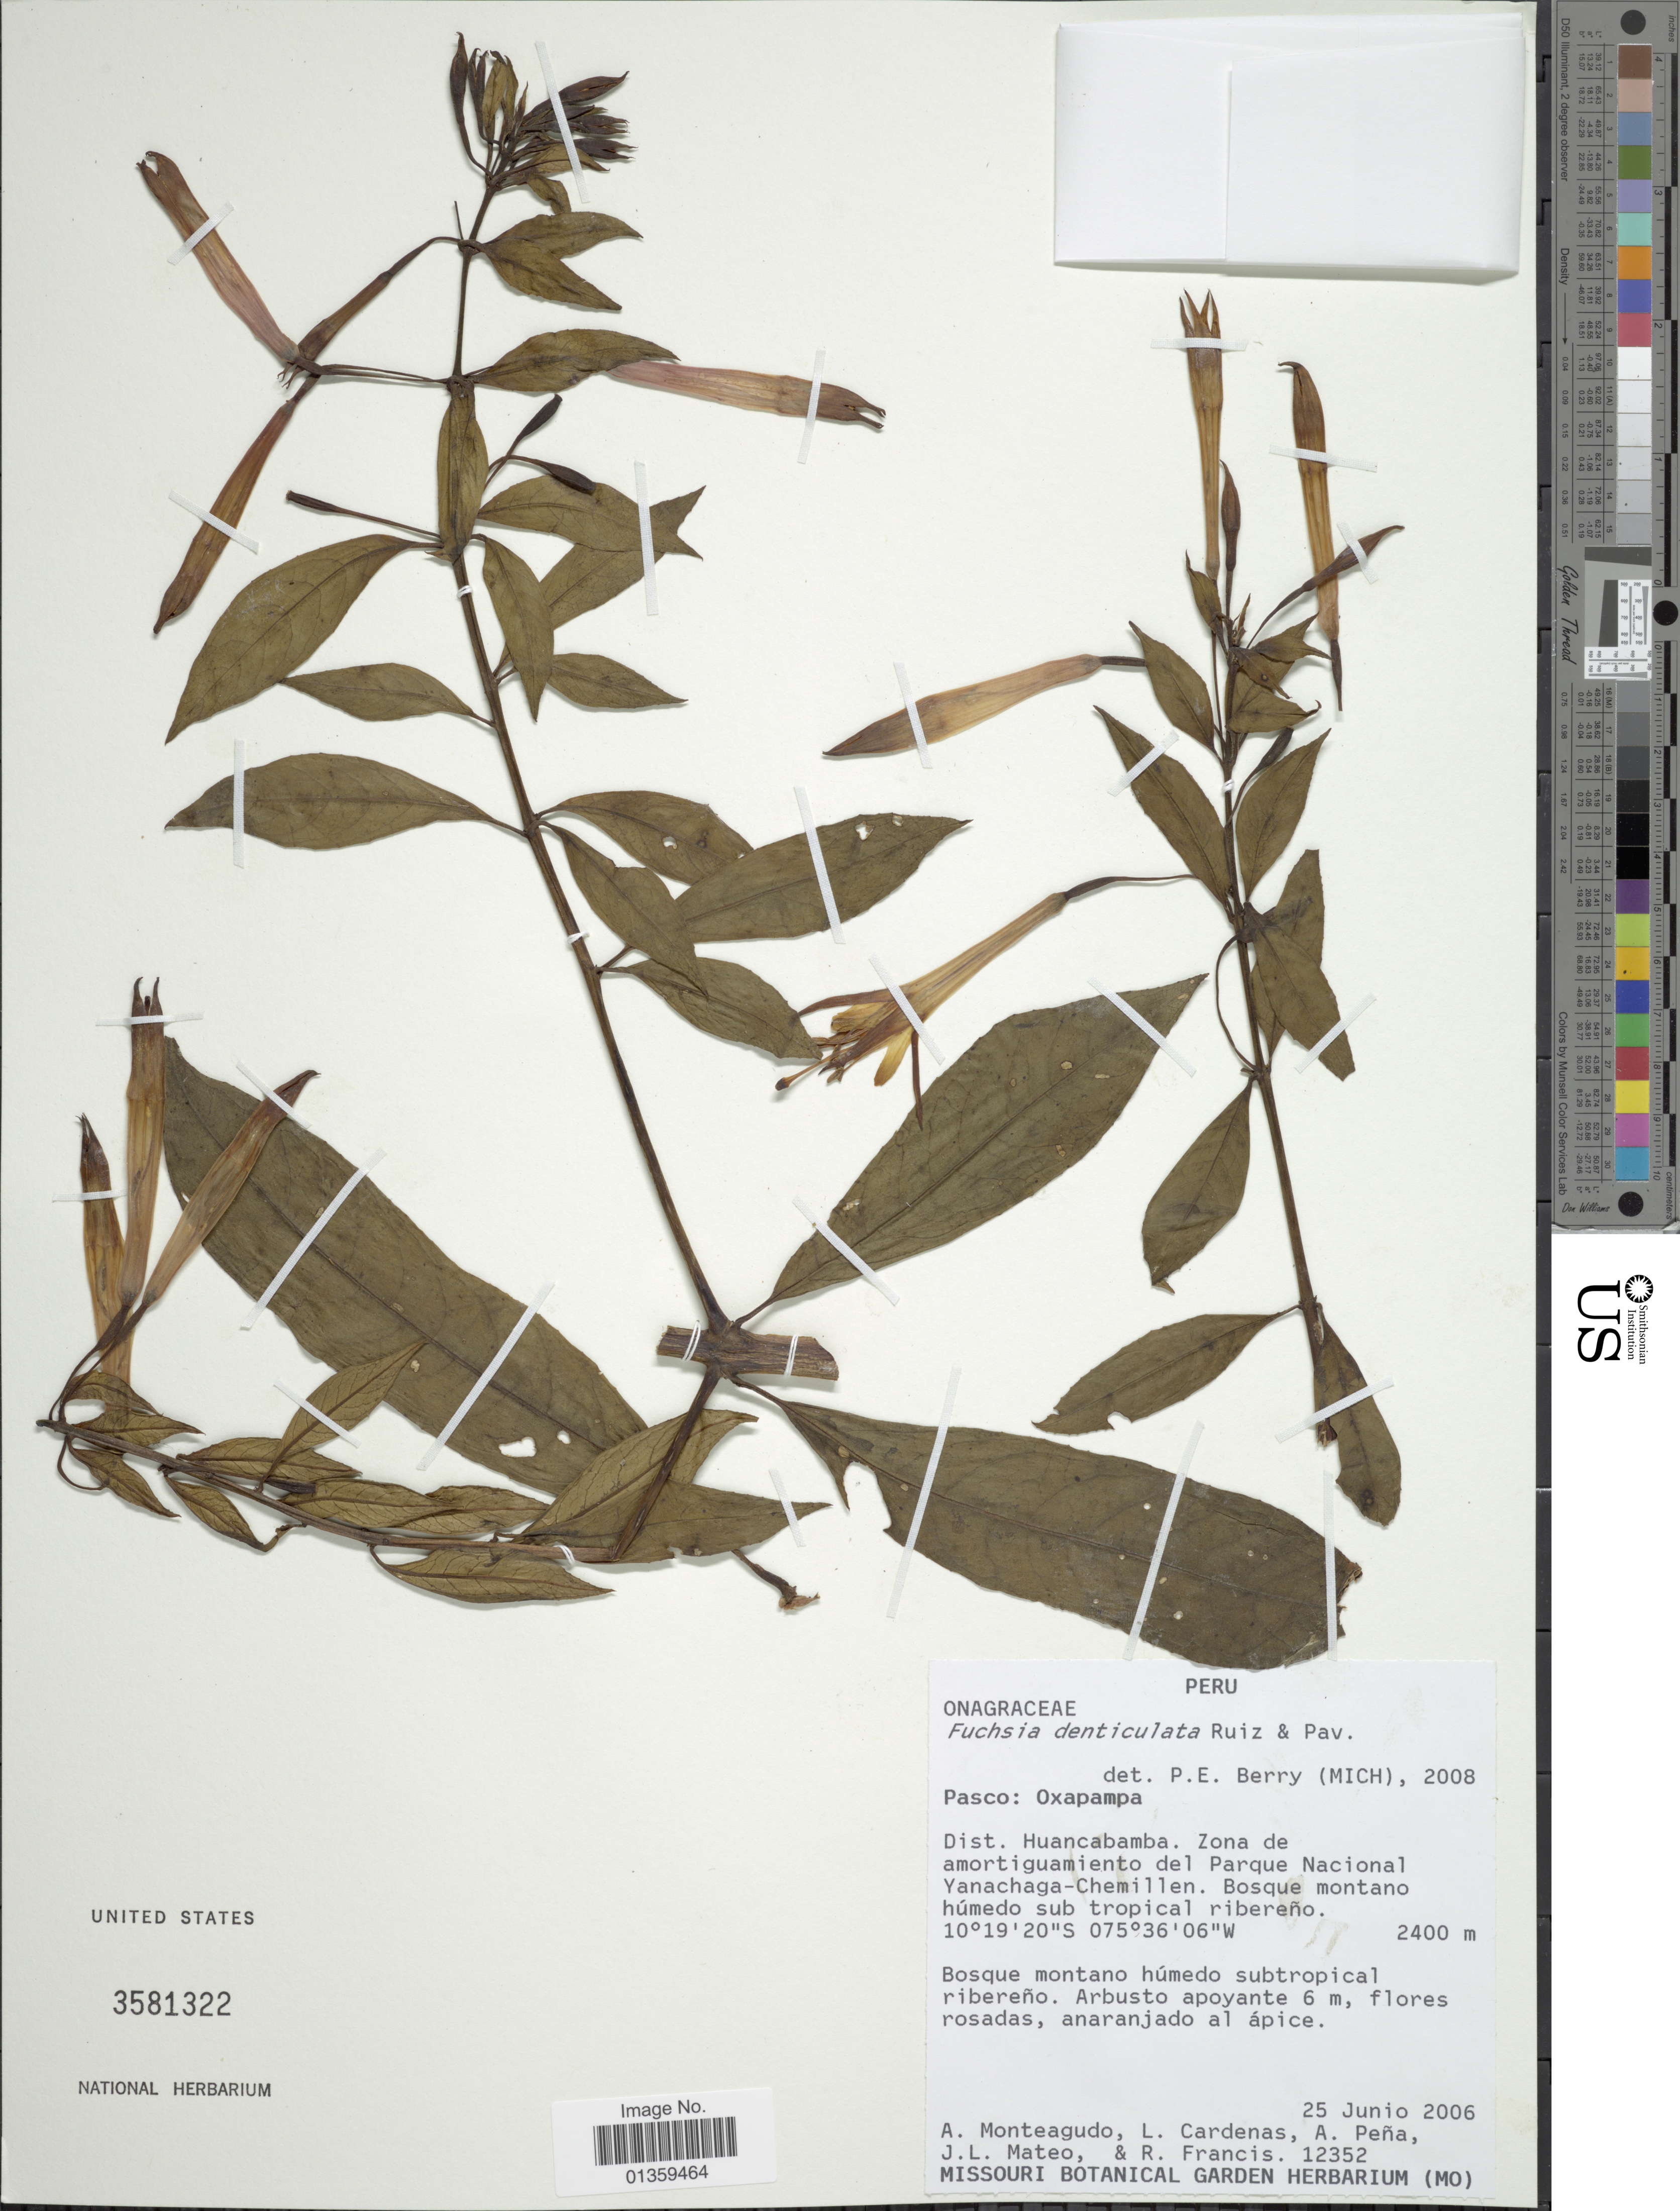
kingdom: Plantae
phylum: Tracheophyta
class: Magnoliopsida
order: Myrtales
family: Onagraceae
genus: Fuchsia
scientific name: Fuchsia denticulata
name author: Ruiz & Pav.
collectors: A. Monteagudo, L. Cárdenas, A. Peña, J. Mateo & R. Francis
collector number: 12352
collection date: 2006-06-25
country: Peru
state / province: Pasco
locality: Oxapampa. Dist. Huancabamba. Zona de amortiguamiento del Parque Nacional Yanachaga-Chemillen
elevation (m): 2400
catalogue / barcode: US 3581322